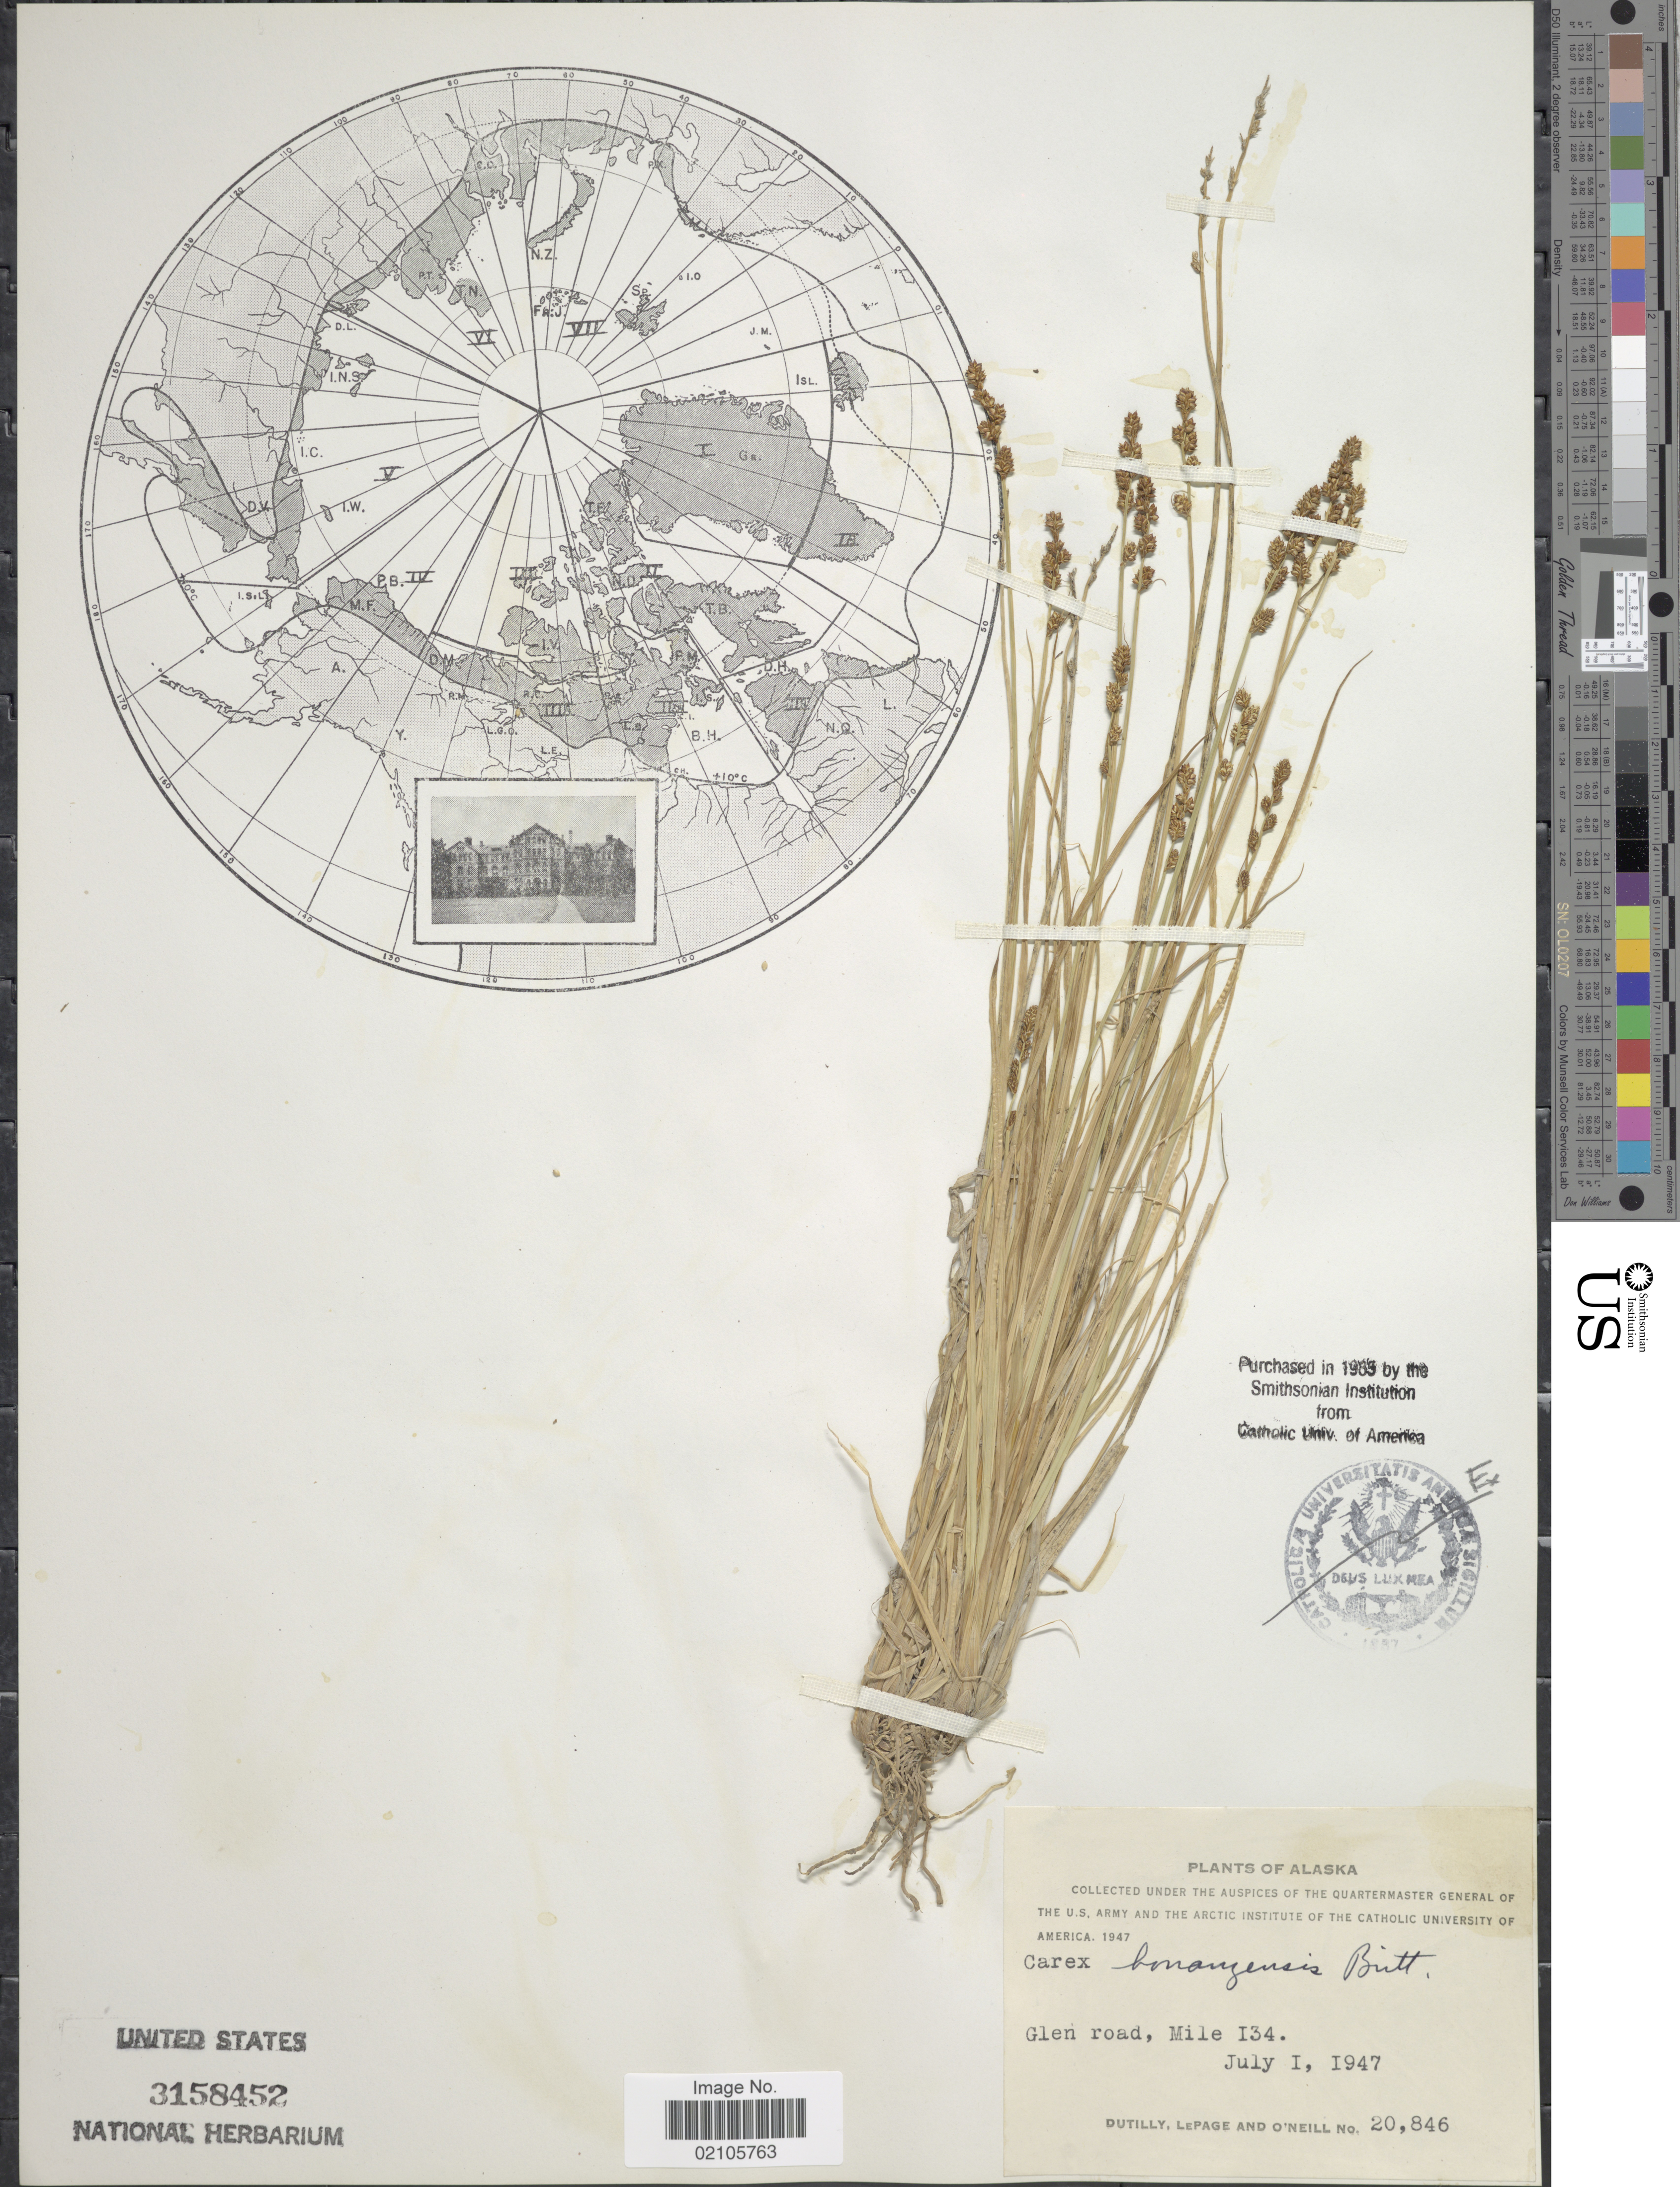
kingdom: Plantae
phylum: Tracheophyta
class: Liliopsida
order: Poales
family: Cyperaceae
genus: Carex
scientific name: Carex bonanzensis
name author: Britton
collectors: -. Dutilly, -. LePage & O' Neill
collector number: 20846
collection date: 1947-07-01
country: United States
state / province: Alaska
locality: Glenn road, Mile 134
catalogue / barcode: US 3158452